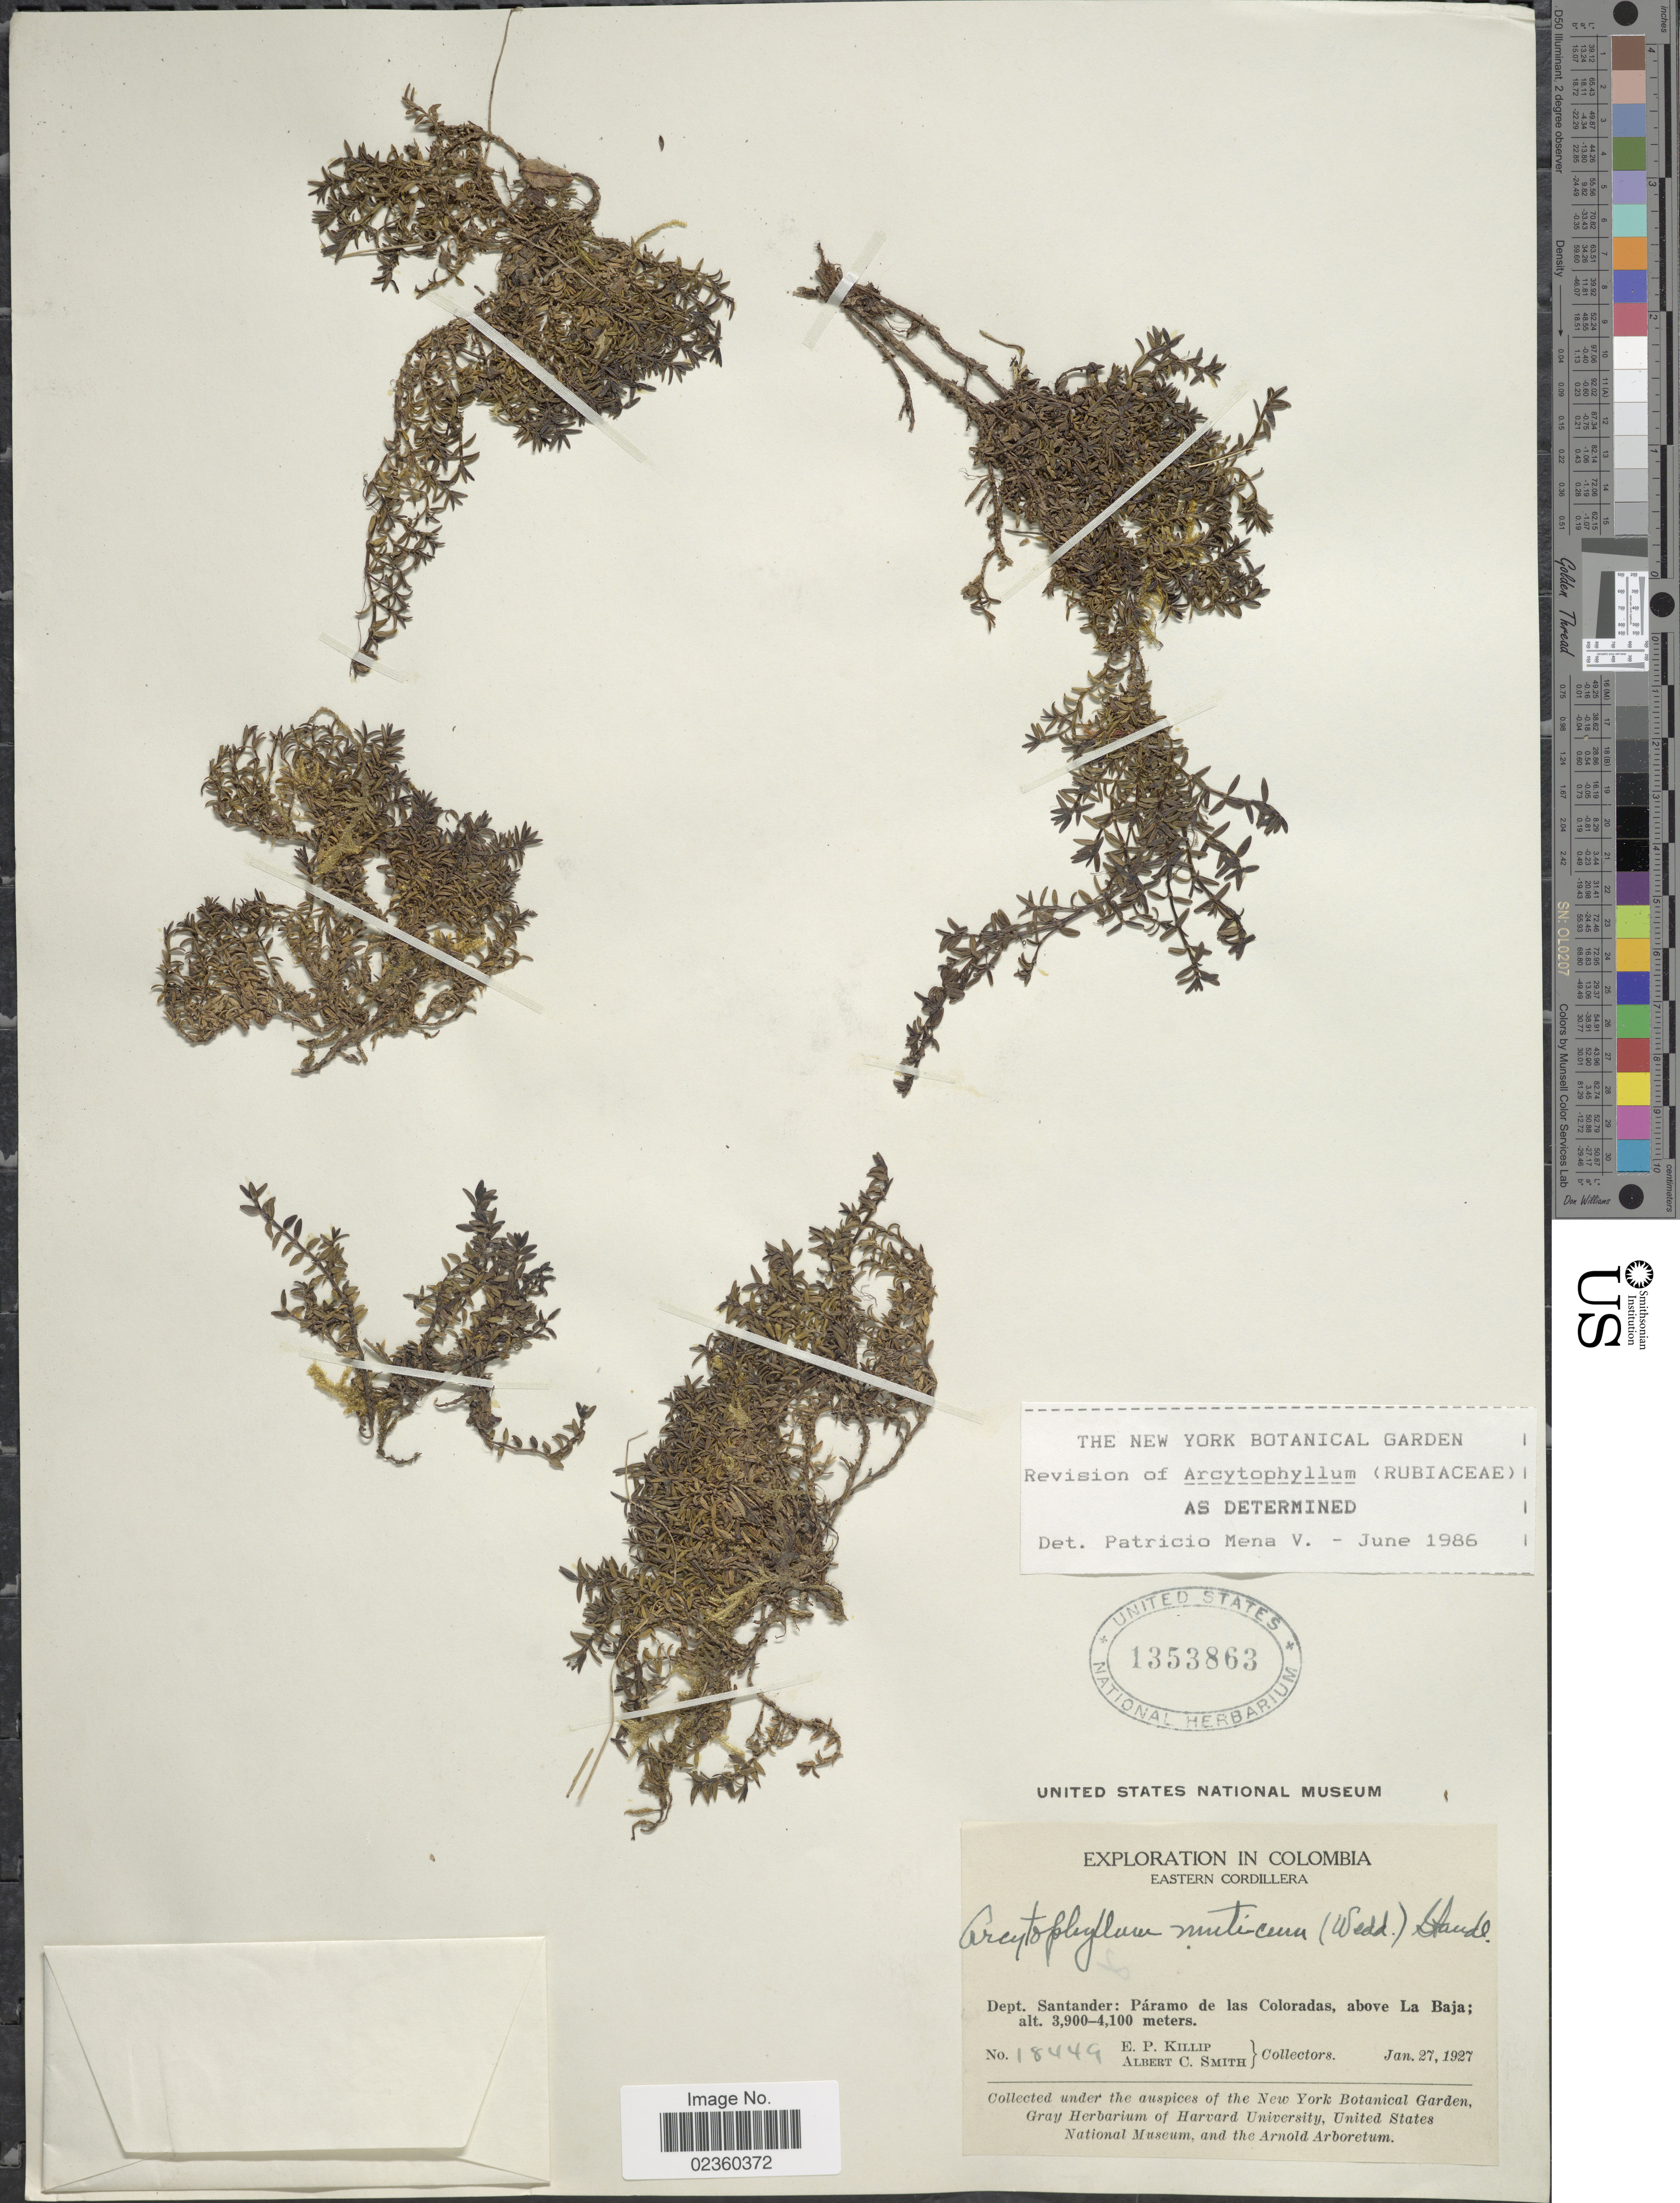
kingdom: Plantae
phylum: Tracheophyta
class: Magnoliopsida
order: Gentianales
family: Rubiaceae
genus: Arcytophyllum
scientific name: Arcytophyllum muticum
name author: (Wedd.) Standl.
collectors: E. P. Killip & A. C. Smith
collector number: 18449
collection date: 1927-01-27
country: Colombia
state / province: Santander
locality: Eastern Cordillera, Dept. Santander: Páramo de las Coloradas, above La Baja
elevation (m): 3900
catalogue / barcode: US 1353863